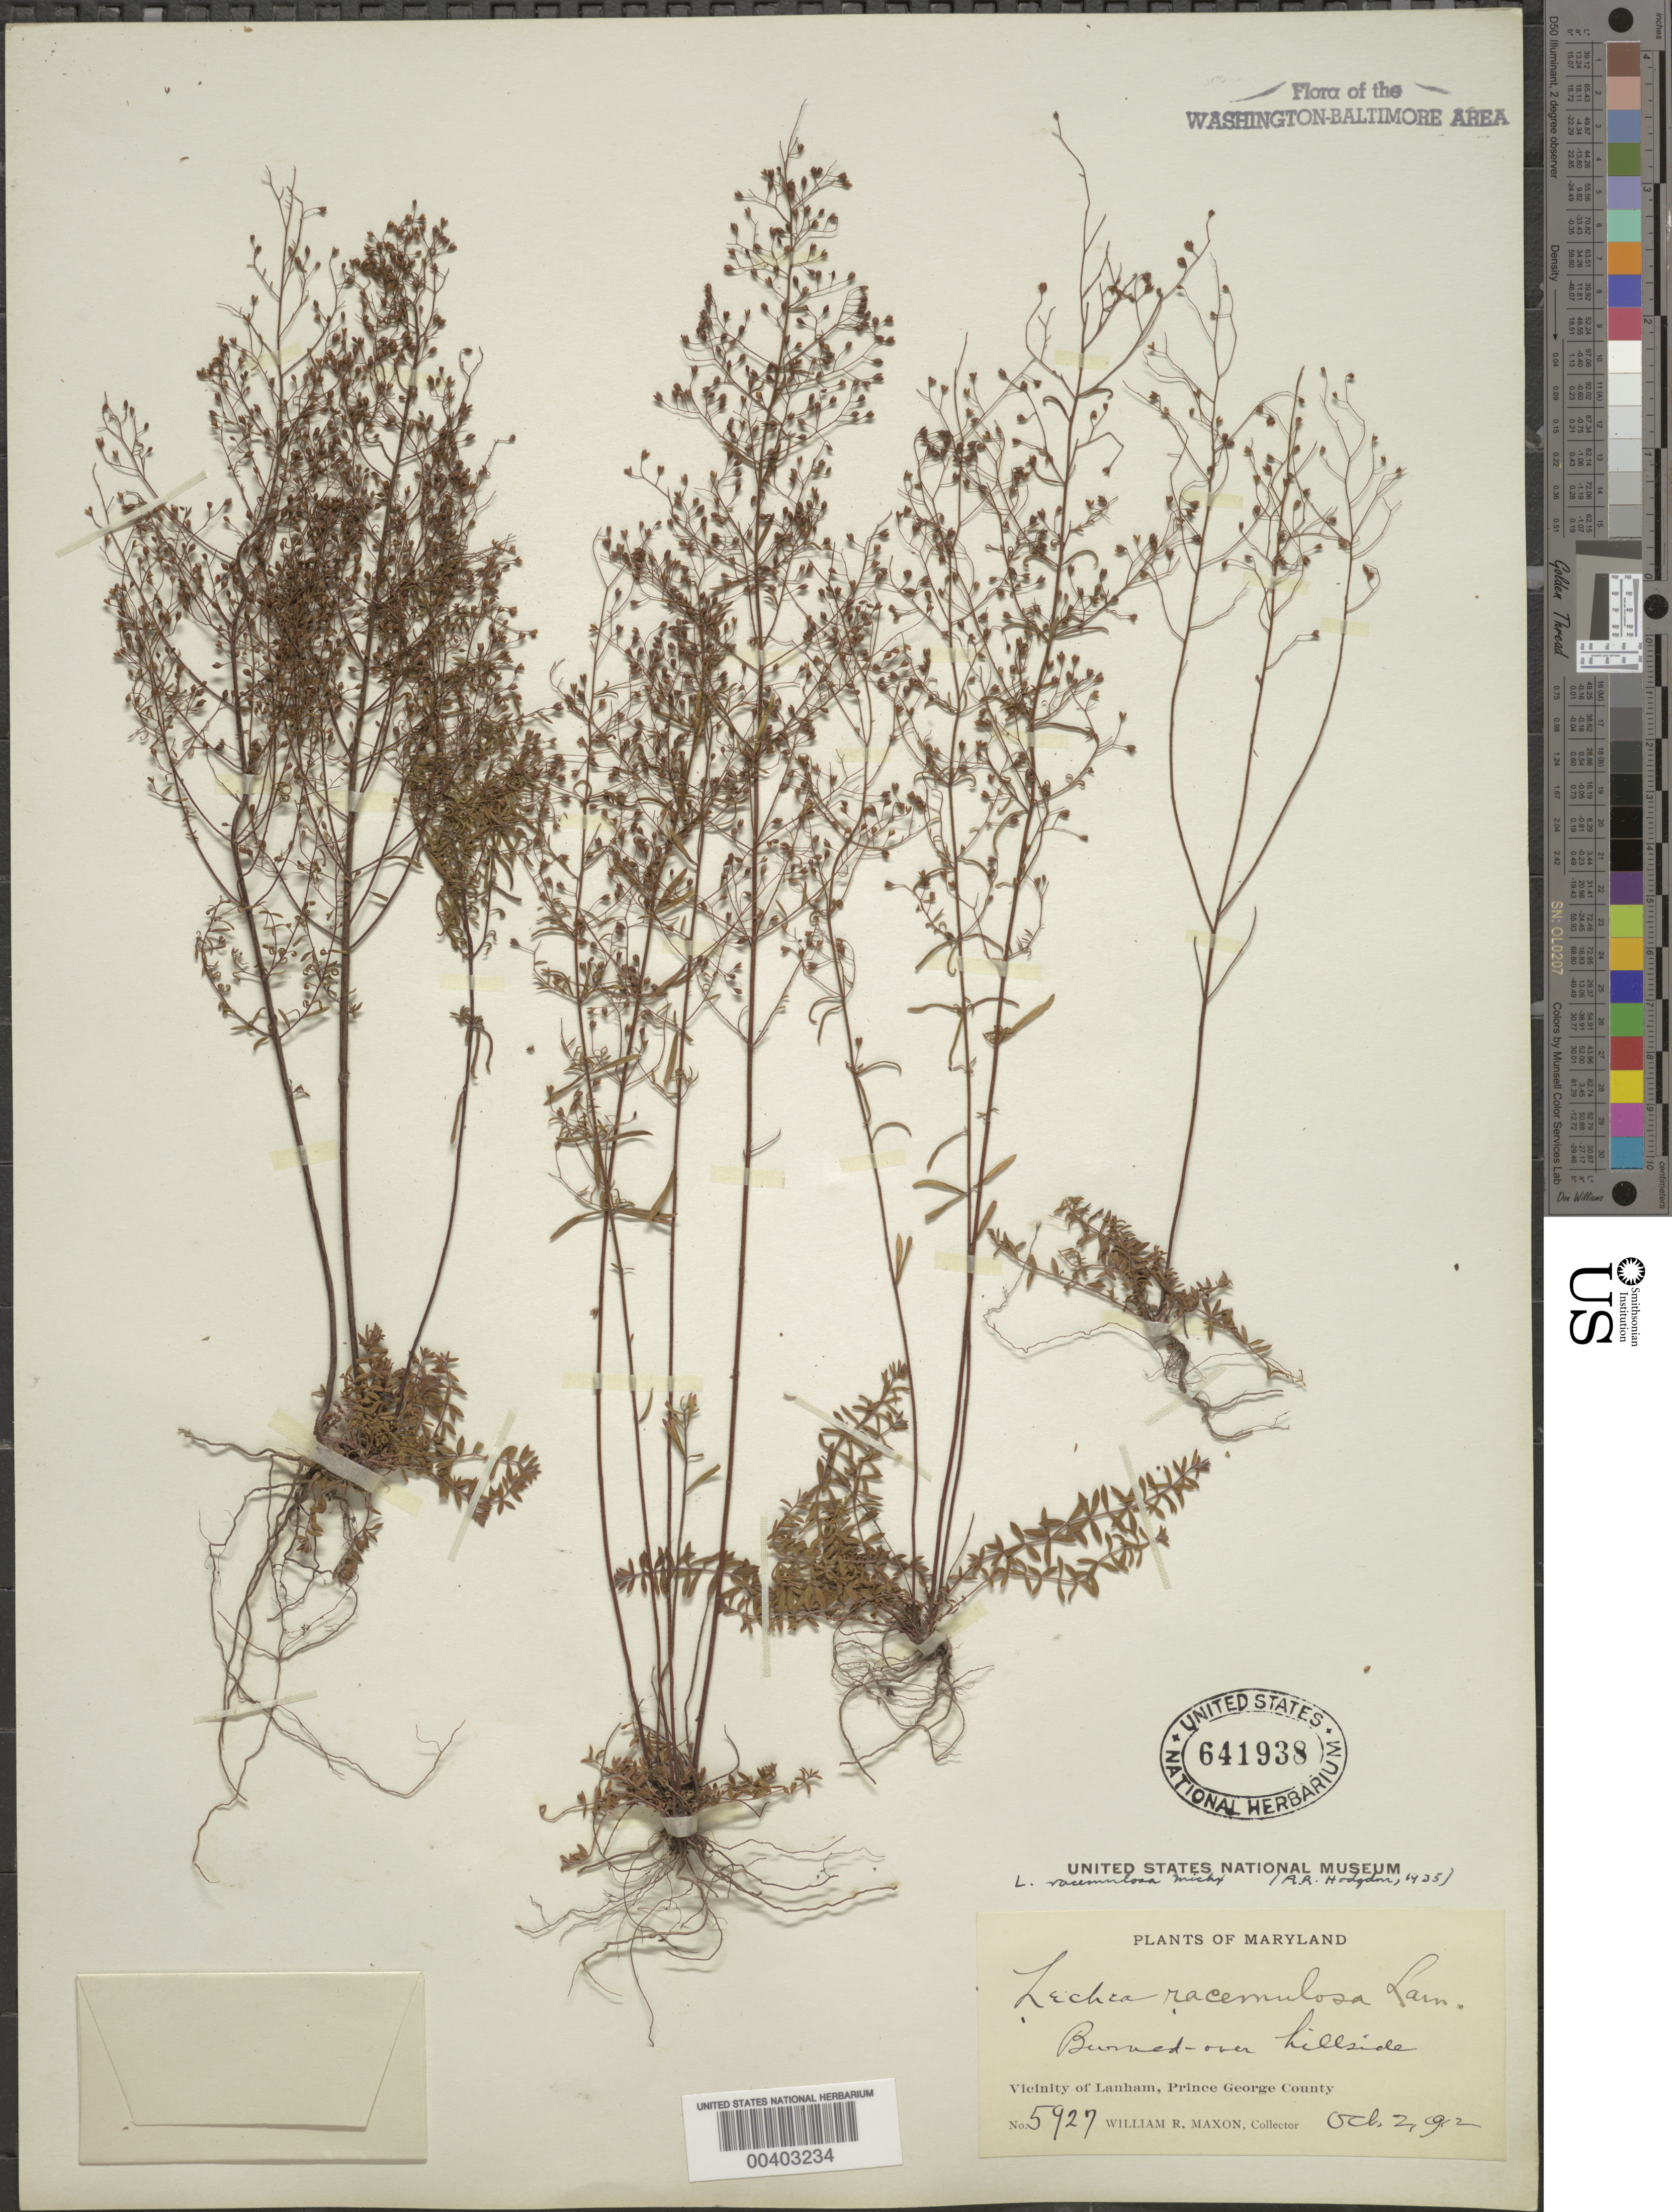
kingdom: Plantae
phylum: Tracheophyta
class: Magnoliopsida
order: Malvales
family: Cistaceae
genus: Lechea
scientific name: Lechea racemulosa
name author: Michx.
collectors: W. R. Maxon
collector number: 5927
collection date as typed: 02 Oct 1912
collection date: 1912-10-02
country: United States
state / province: Maryland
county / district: Prince George's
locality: Lanham vicinity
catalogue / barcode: US 641938